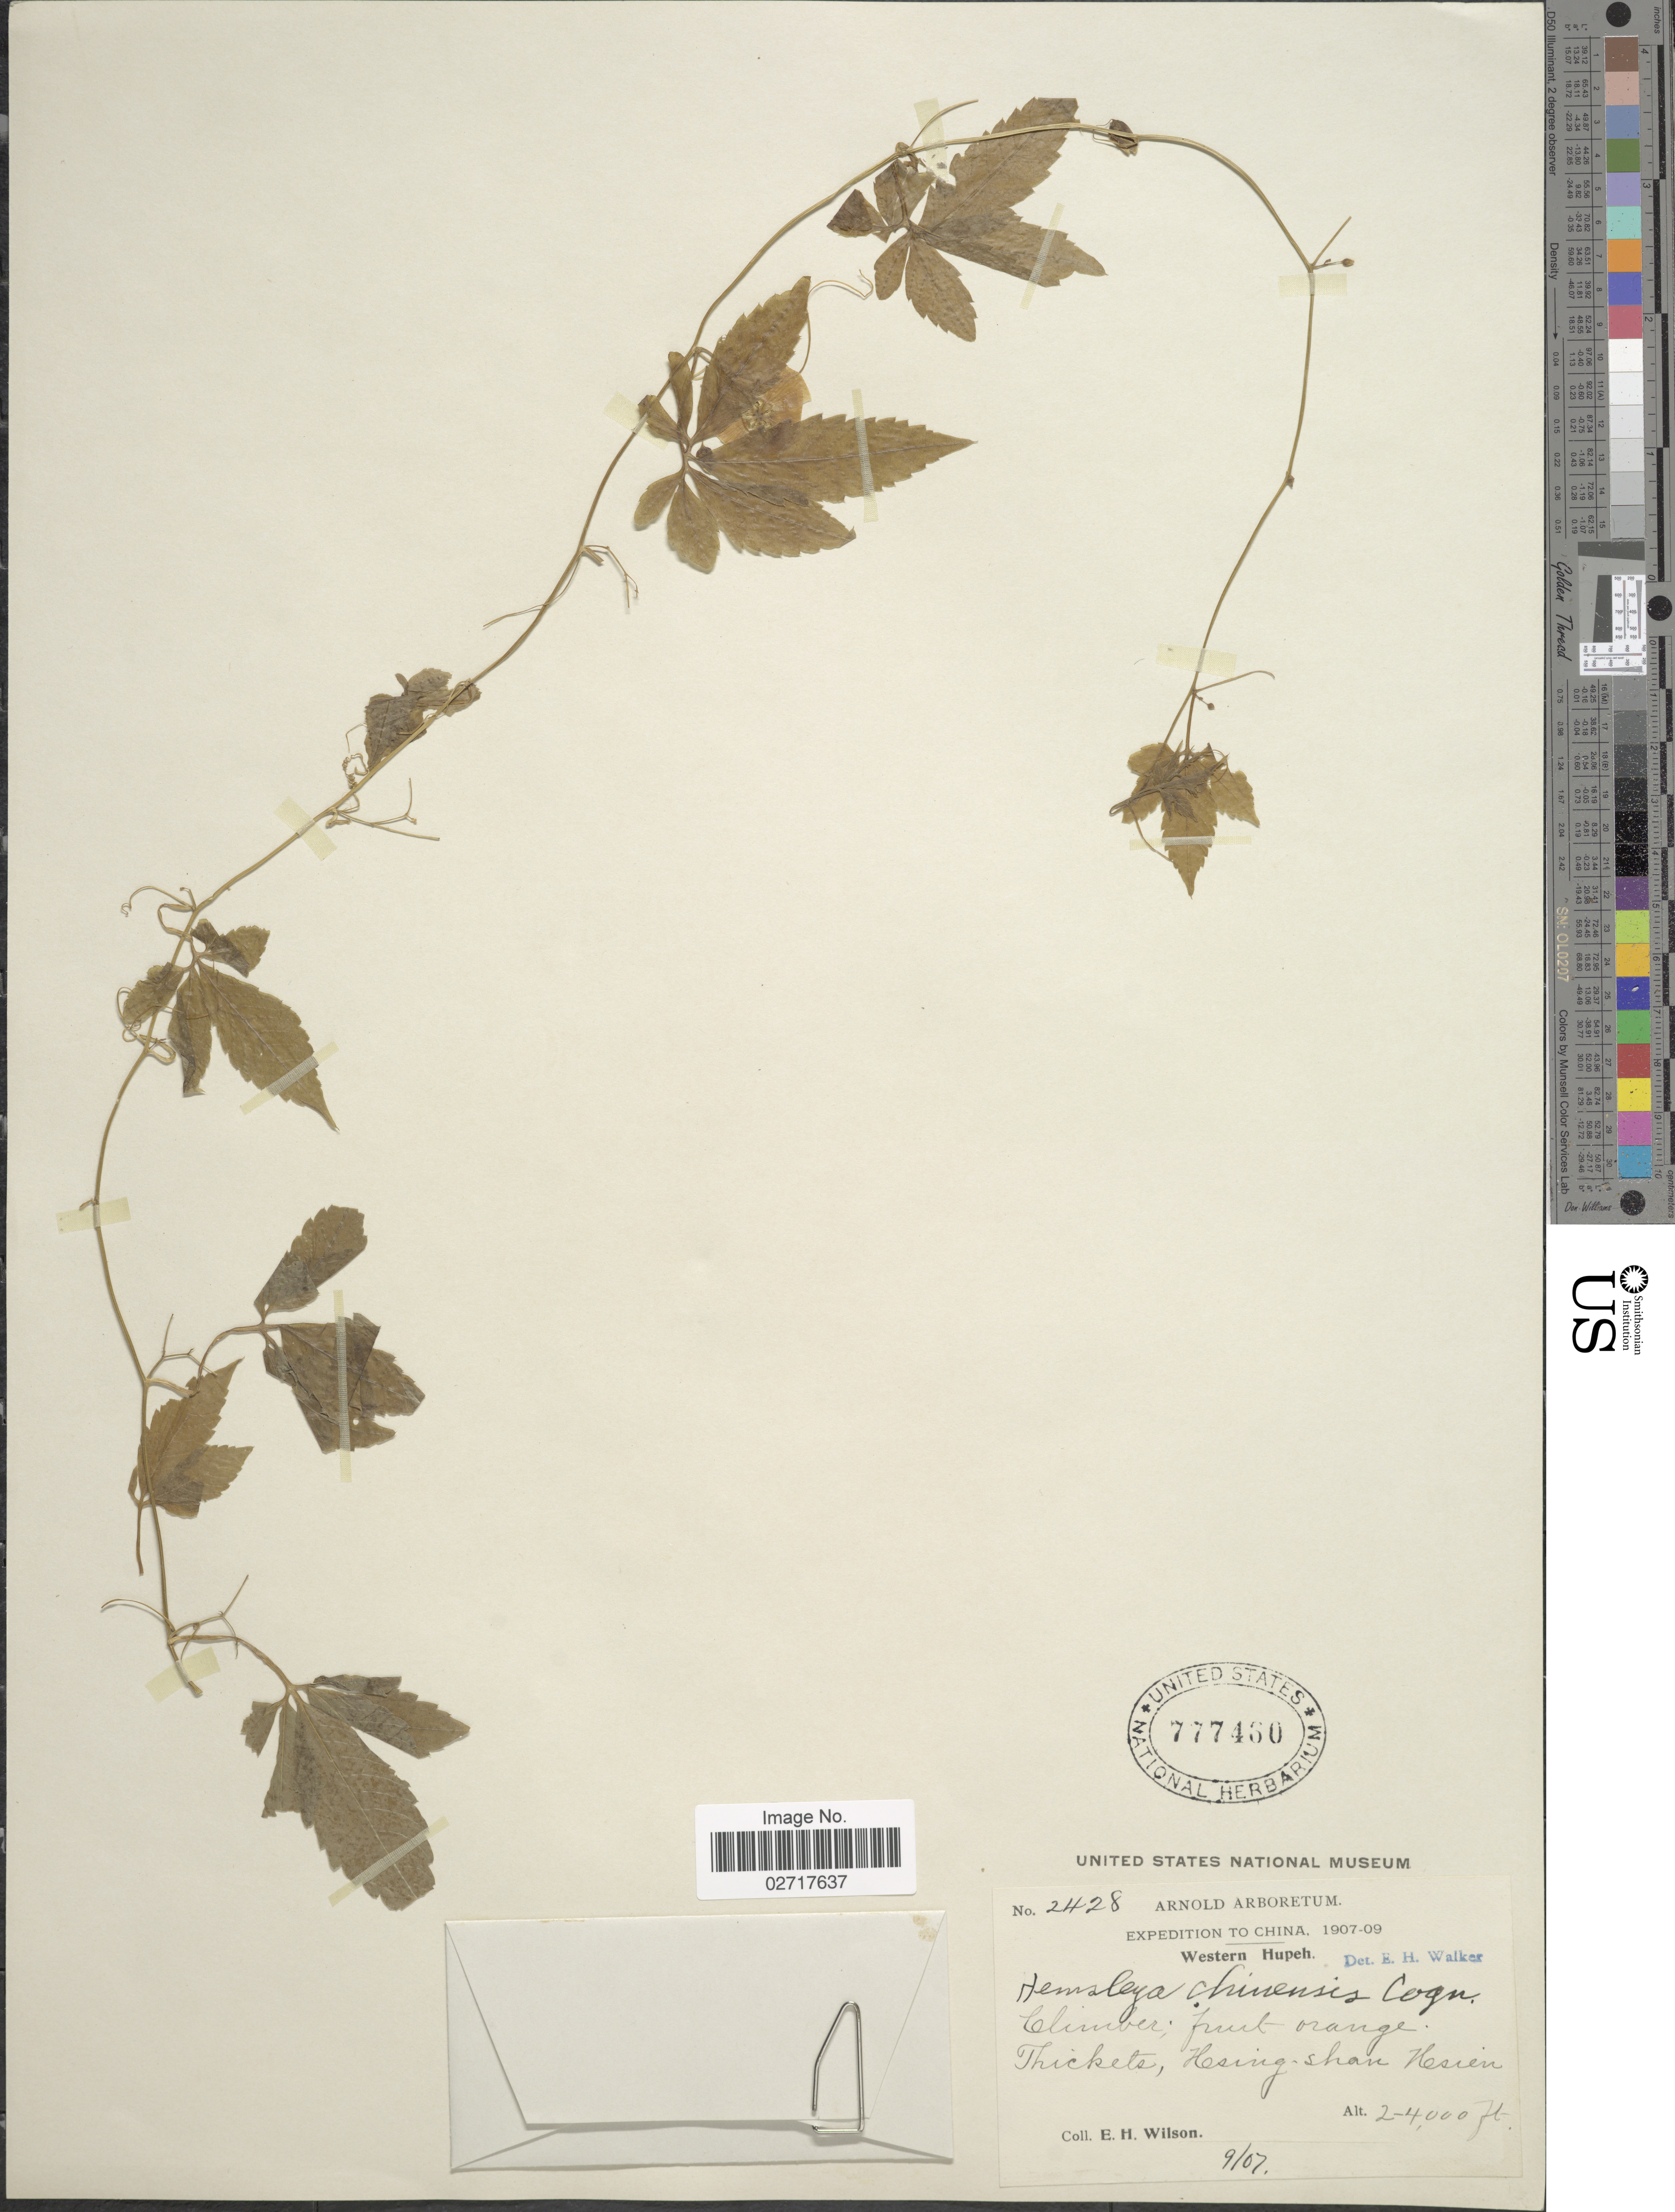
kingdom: Plantae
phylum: Tracheophyta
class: Magnoliopsida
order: Cucurbitales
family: Cucurbitaceae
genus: Hemsleya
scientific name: Hemsleya chinensis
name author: Cogn.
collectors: E. Wilson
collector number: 2428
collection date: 1907-09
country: China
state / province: Hubei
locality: Western Hupeh, Hsing-shan Hsien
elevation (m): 610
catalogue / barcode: US 777460